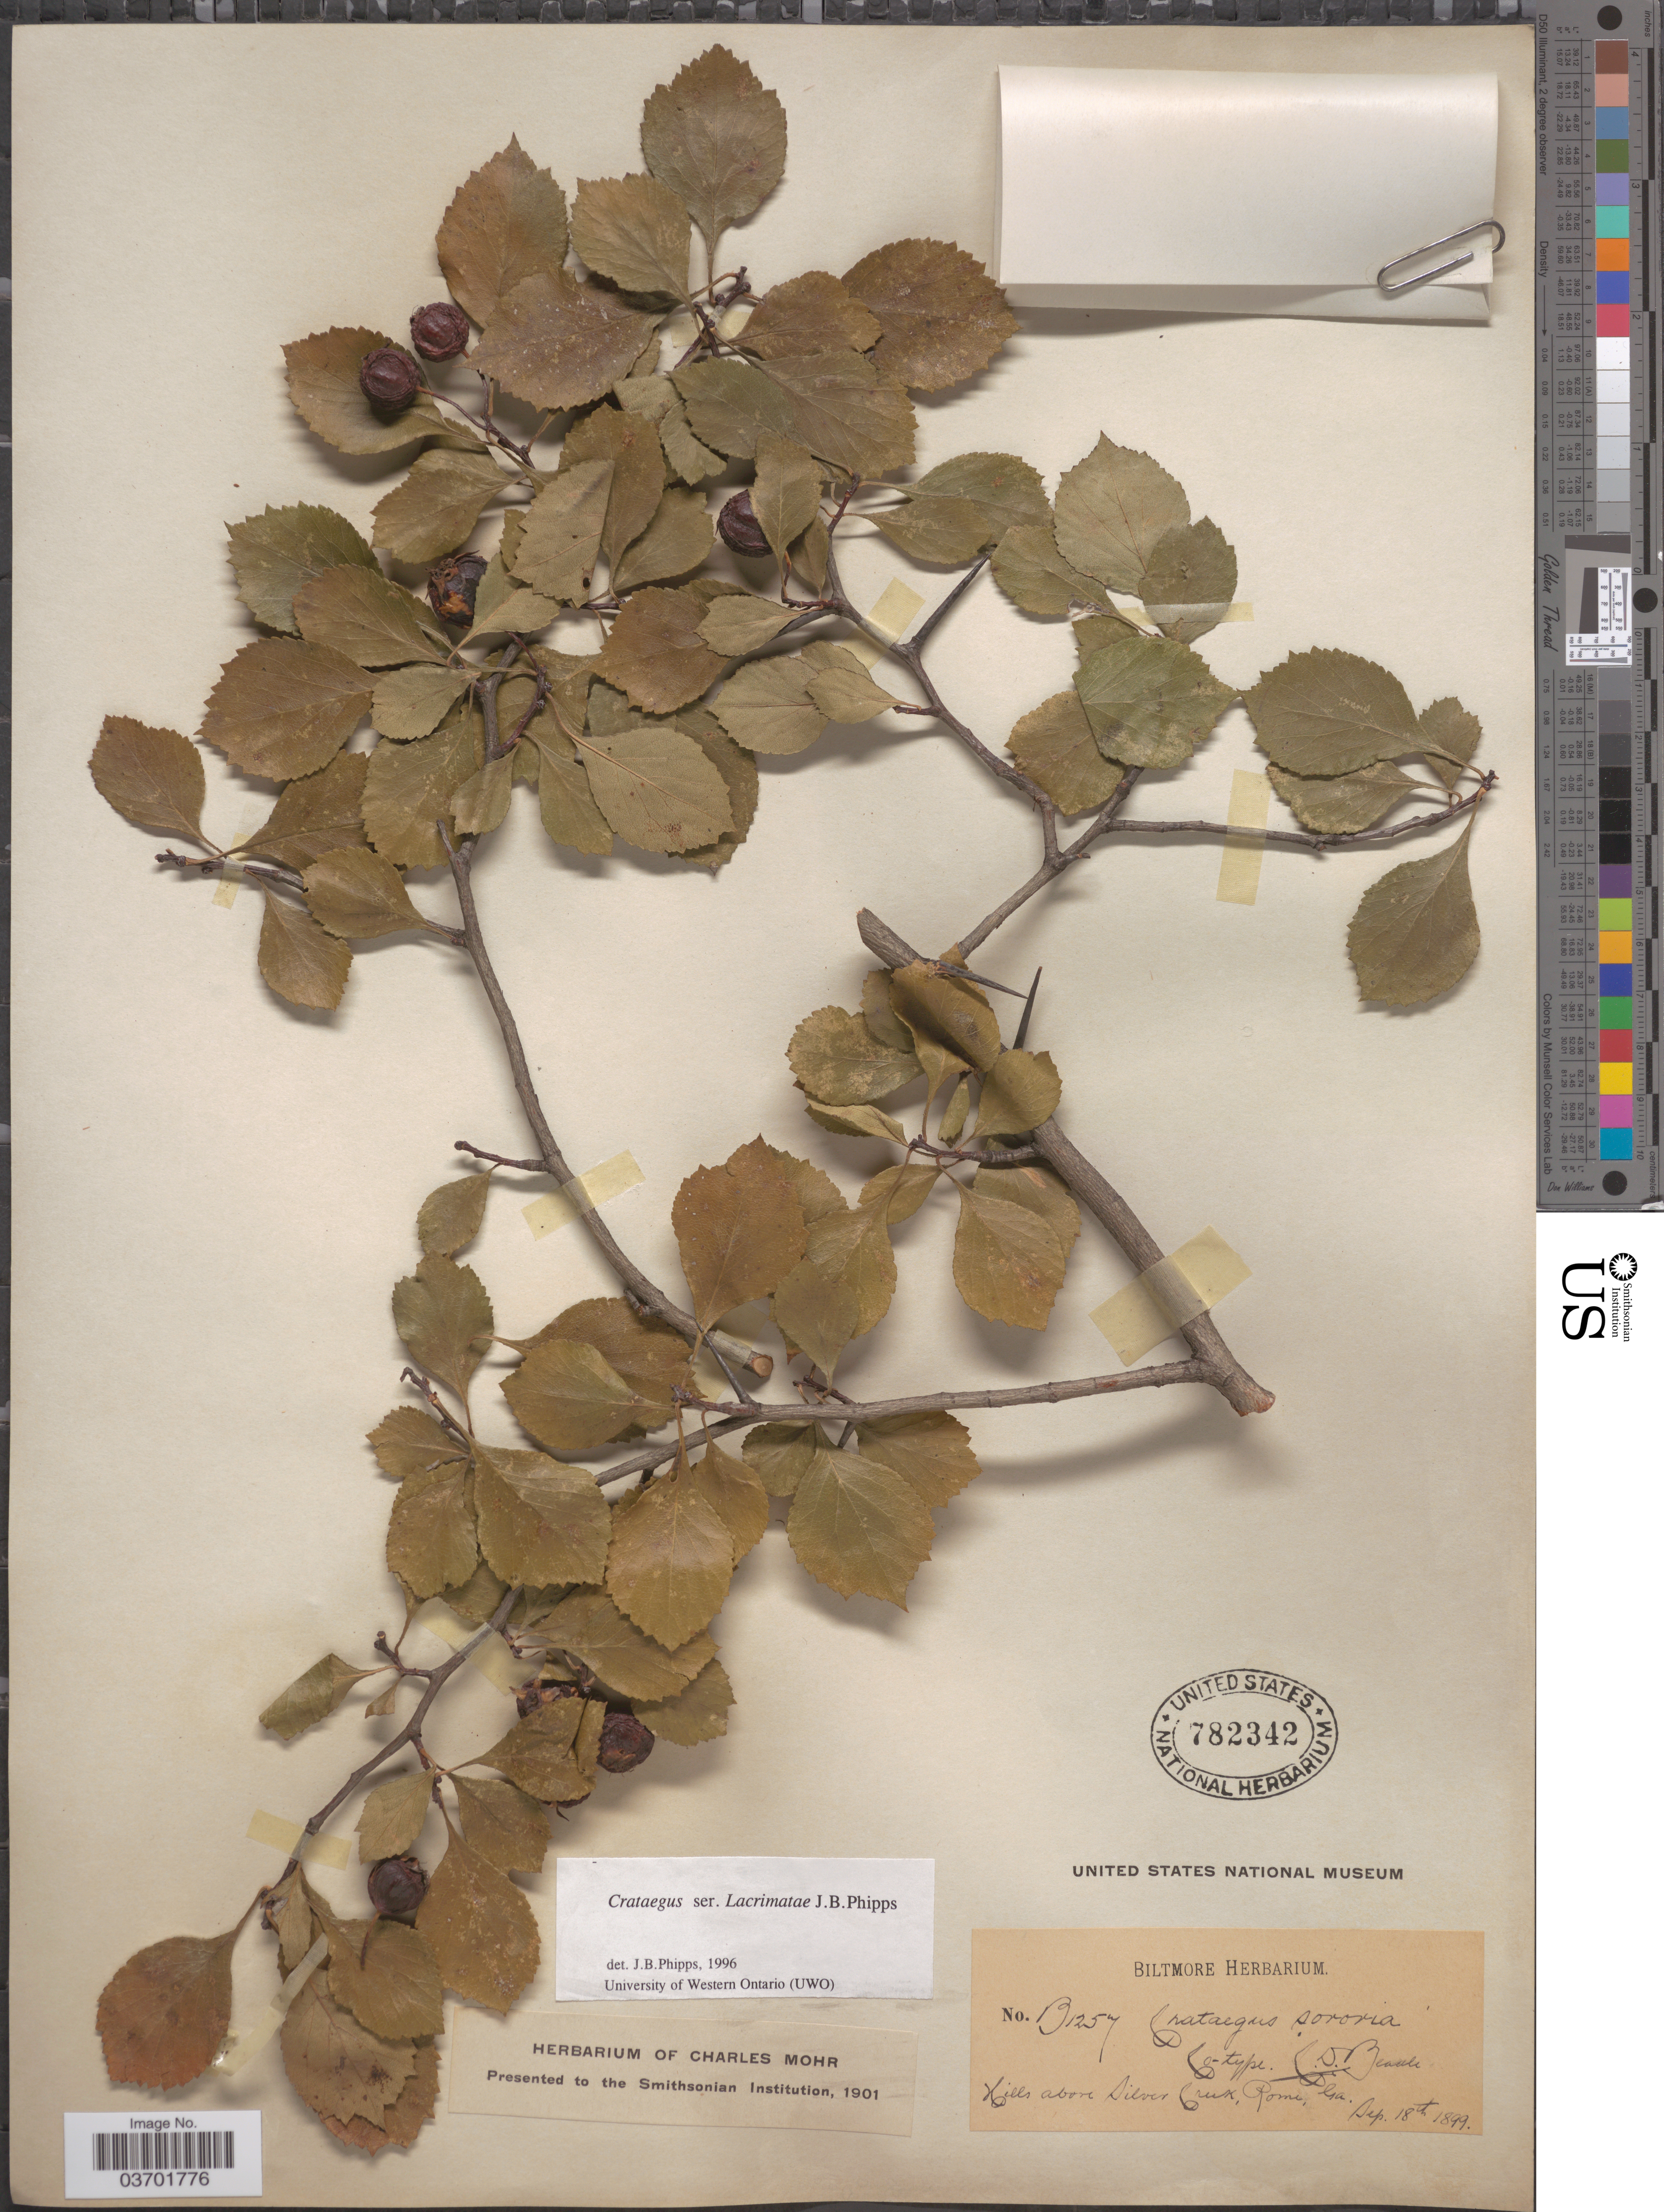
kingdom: Plantae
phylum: Tracheophyta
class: Magnoliopsida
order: Rosales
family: Rosaceae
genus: Crataegus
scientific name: Crataegus sororia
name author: Beadle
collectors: ex herb. Biltmore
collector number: B1257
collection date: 1899-09-18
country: United States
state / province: Georgia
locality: Hills above Silver Creek, Rome.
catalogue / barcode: US 782342